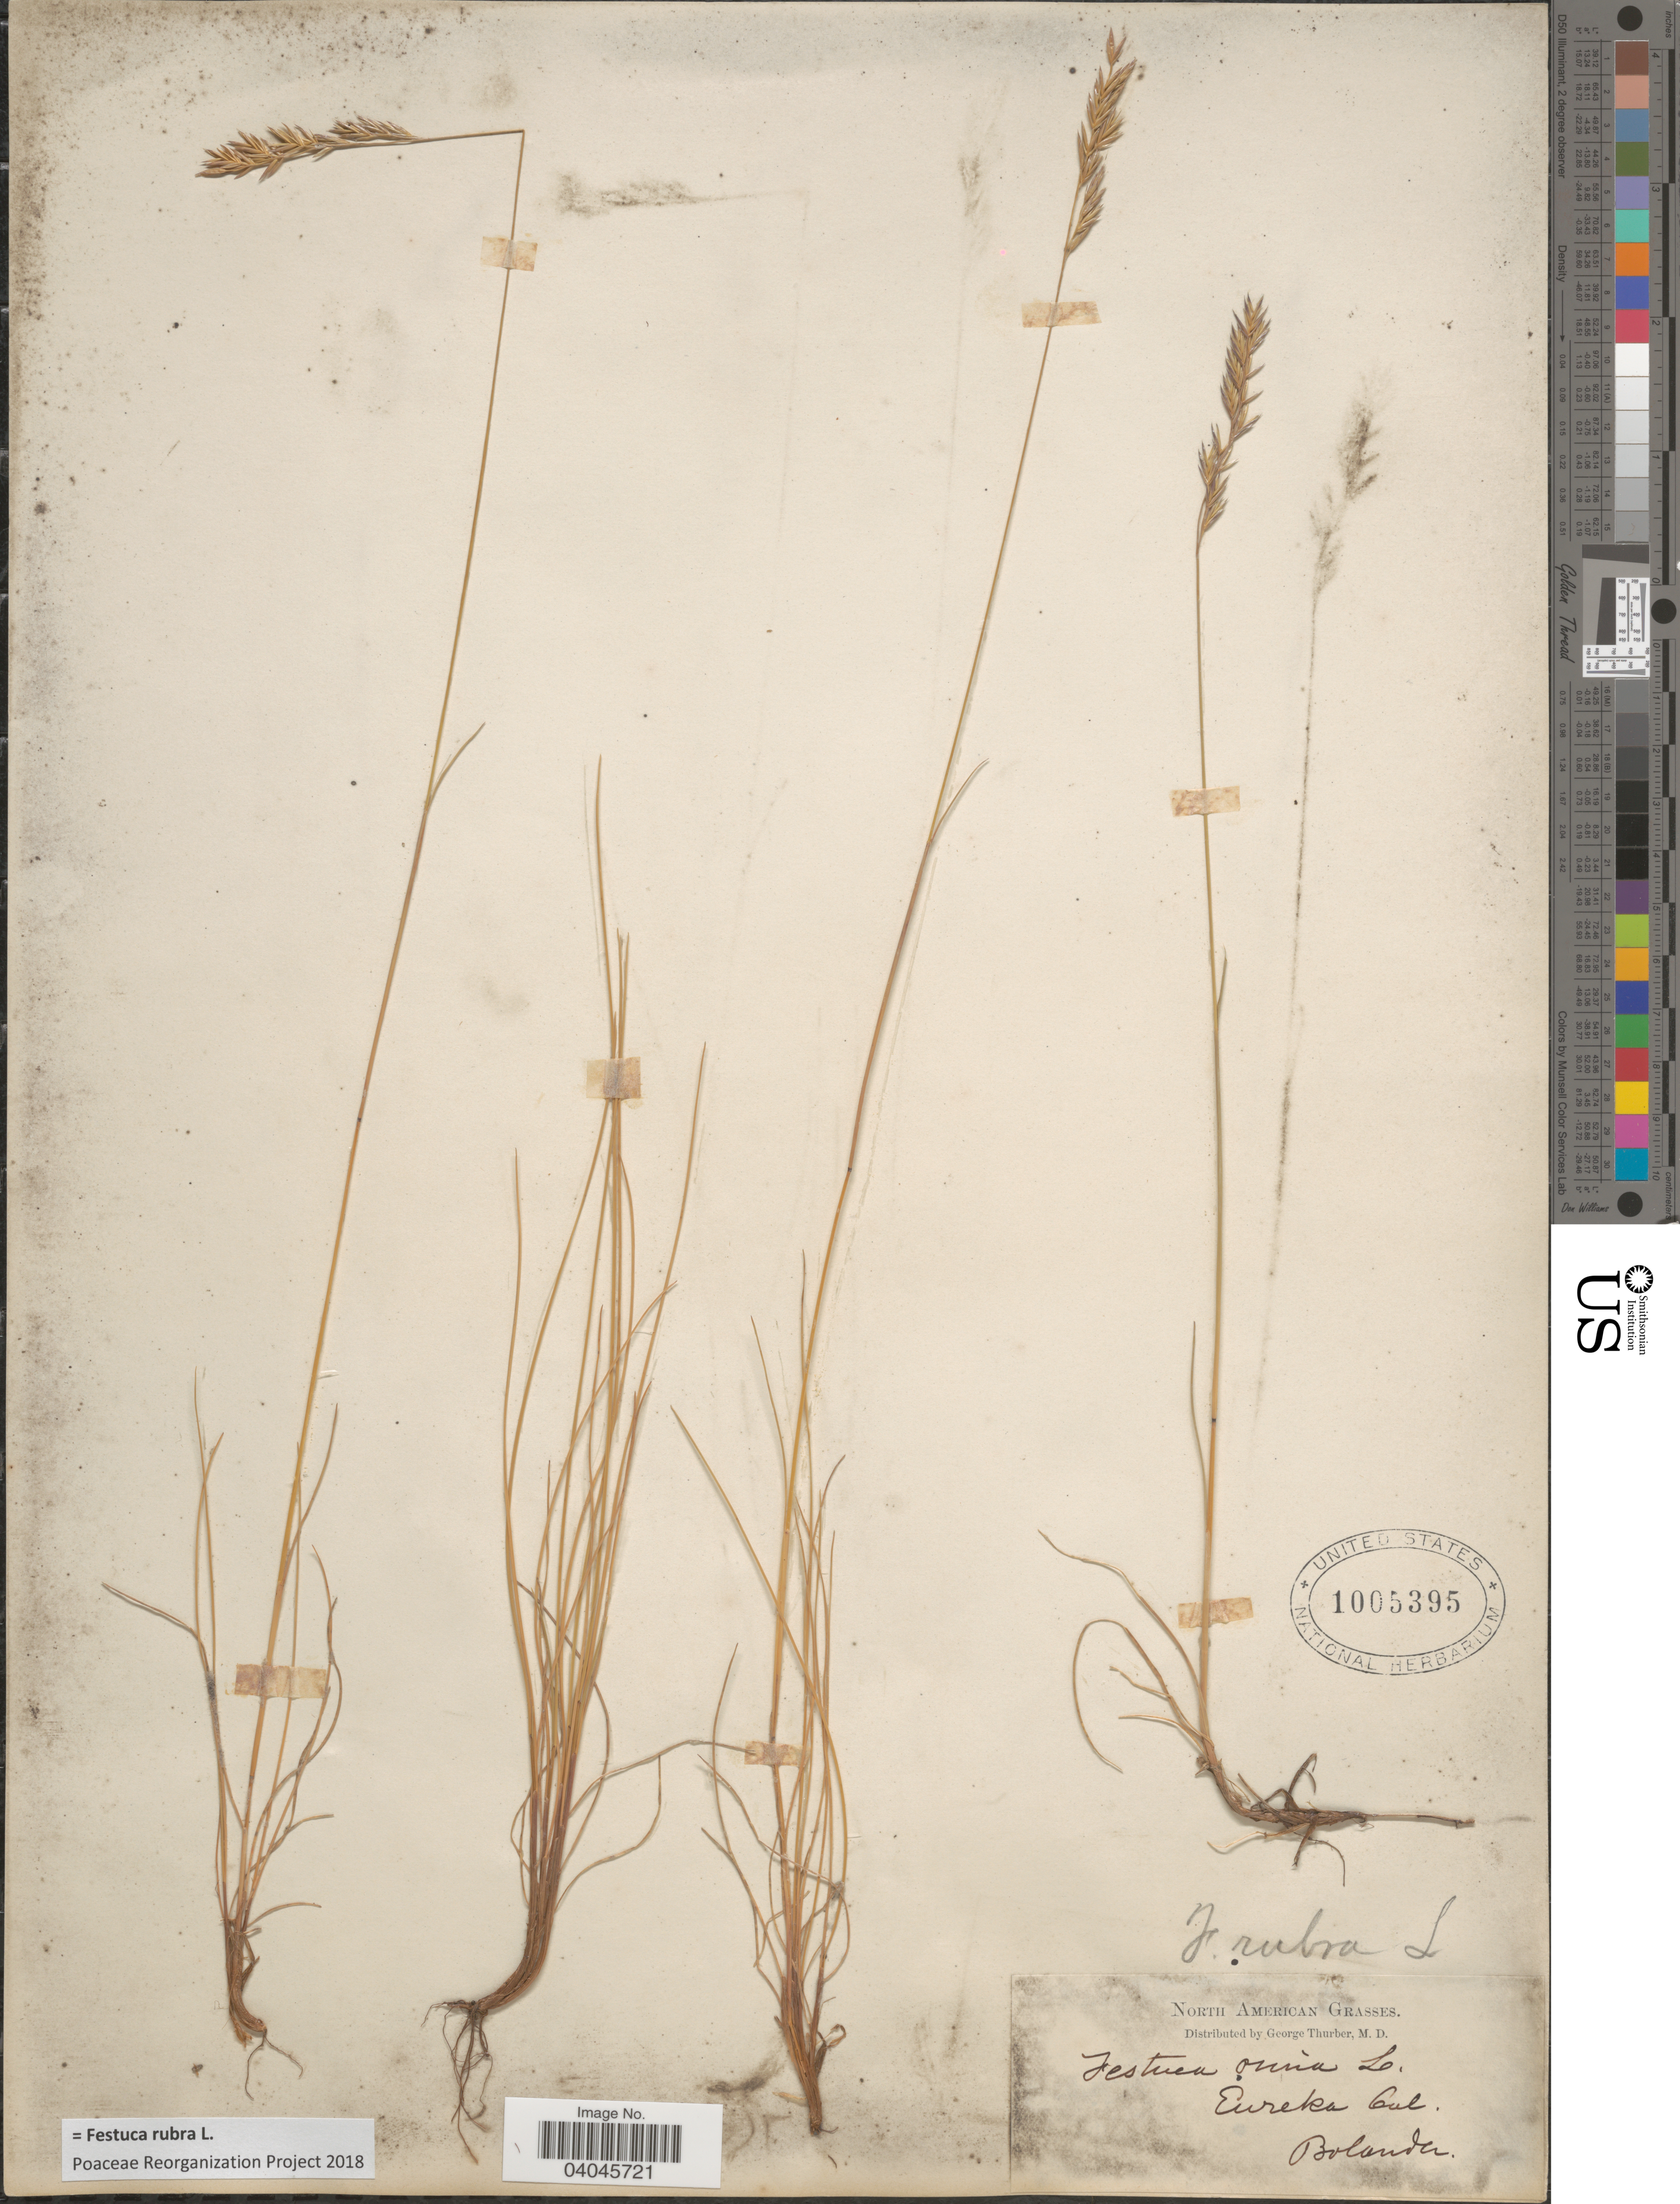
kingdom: Plantae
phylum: Tracheophyta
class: Liliopsida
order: Poales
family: Poaceae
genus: Festuca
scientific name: Festuca rubra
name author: L.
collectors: -. Bolander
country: United States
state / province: California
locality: Eureka.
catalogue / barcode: US 1005395